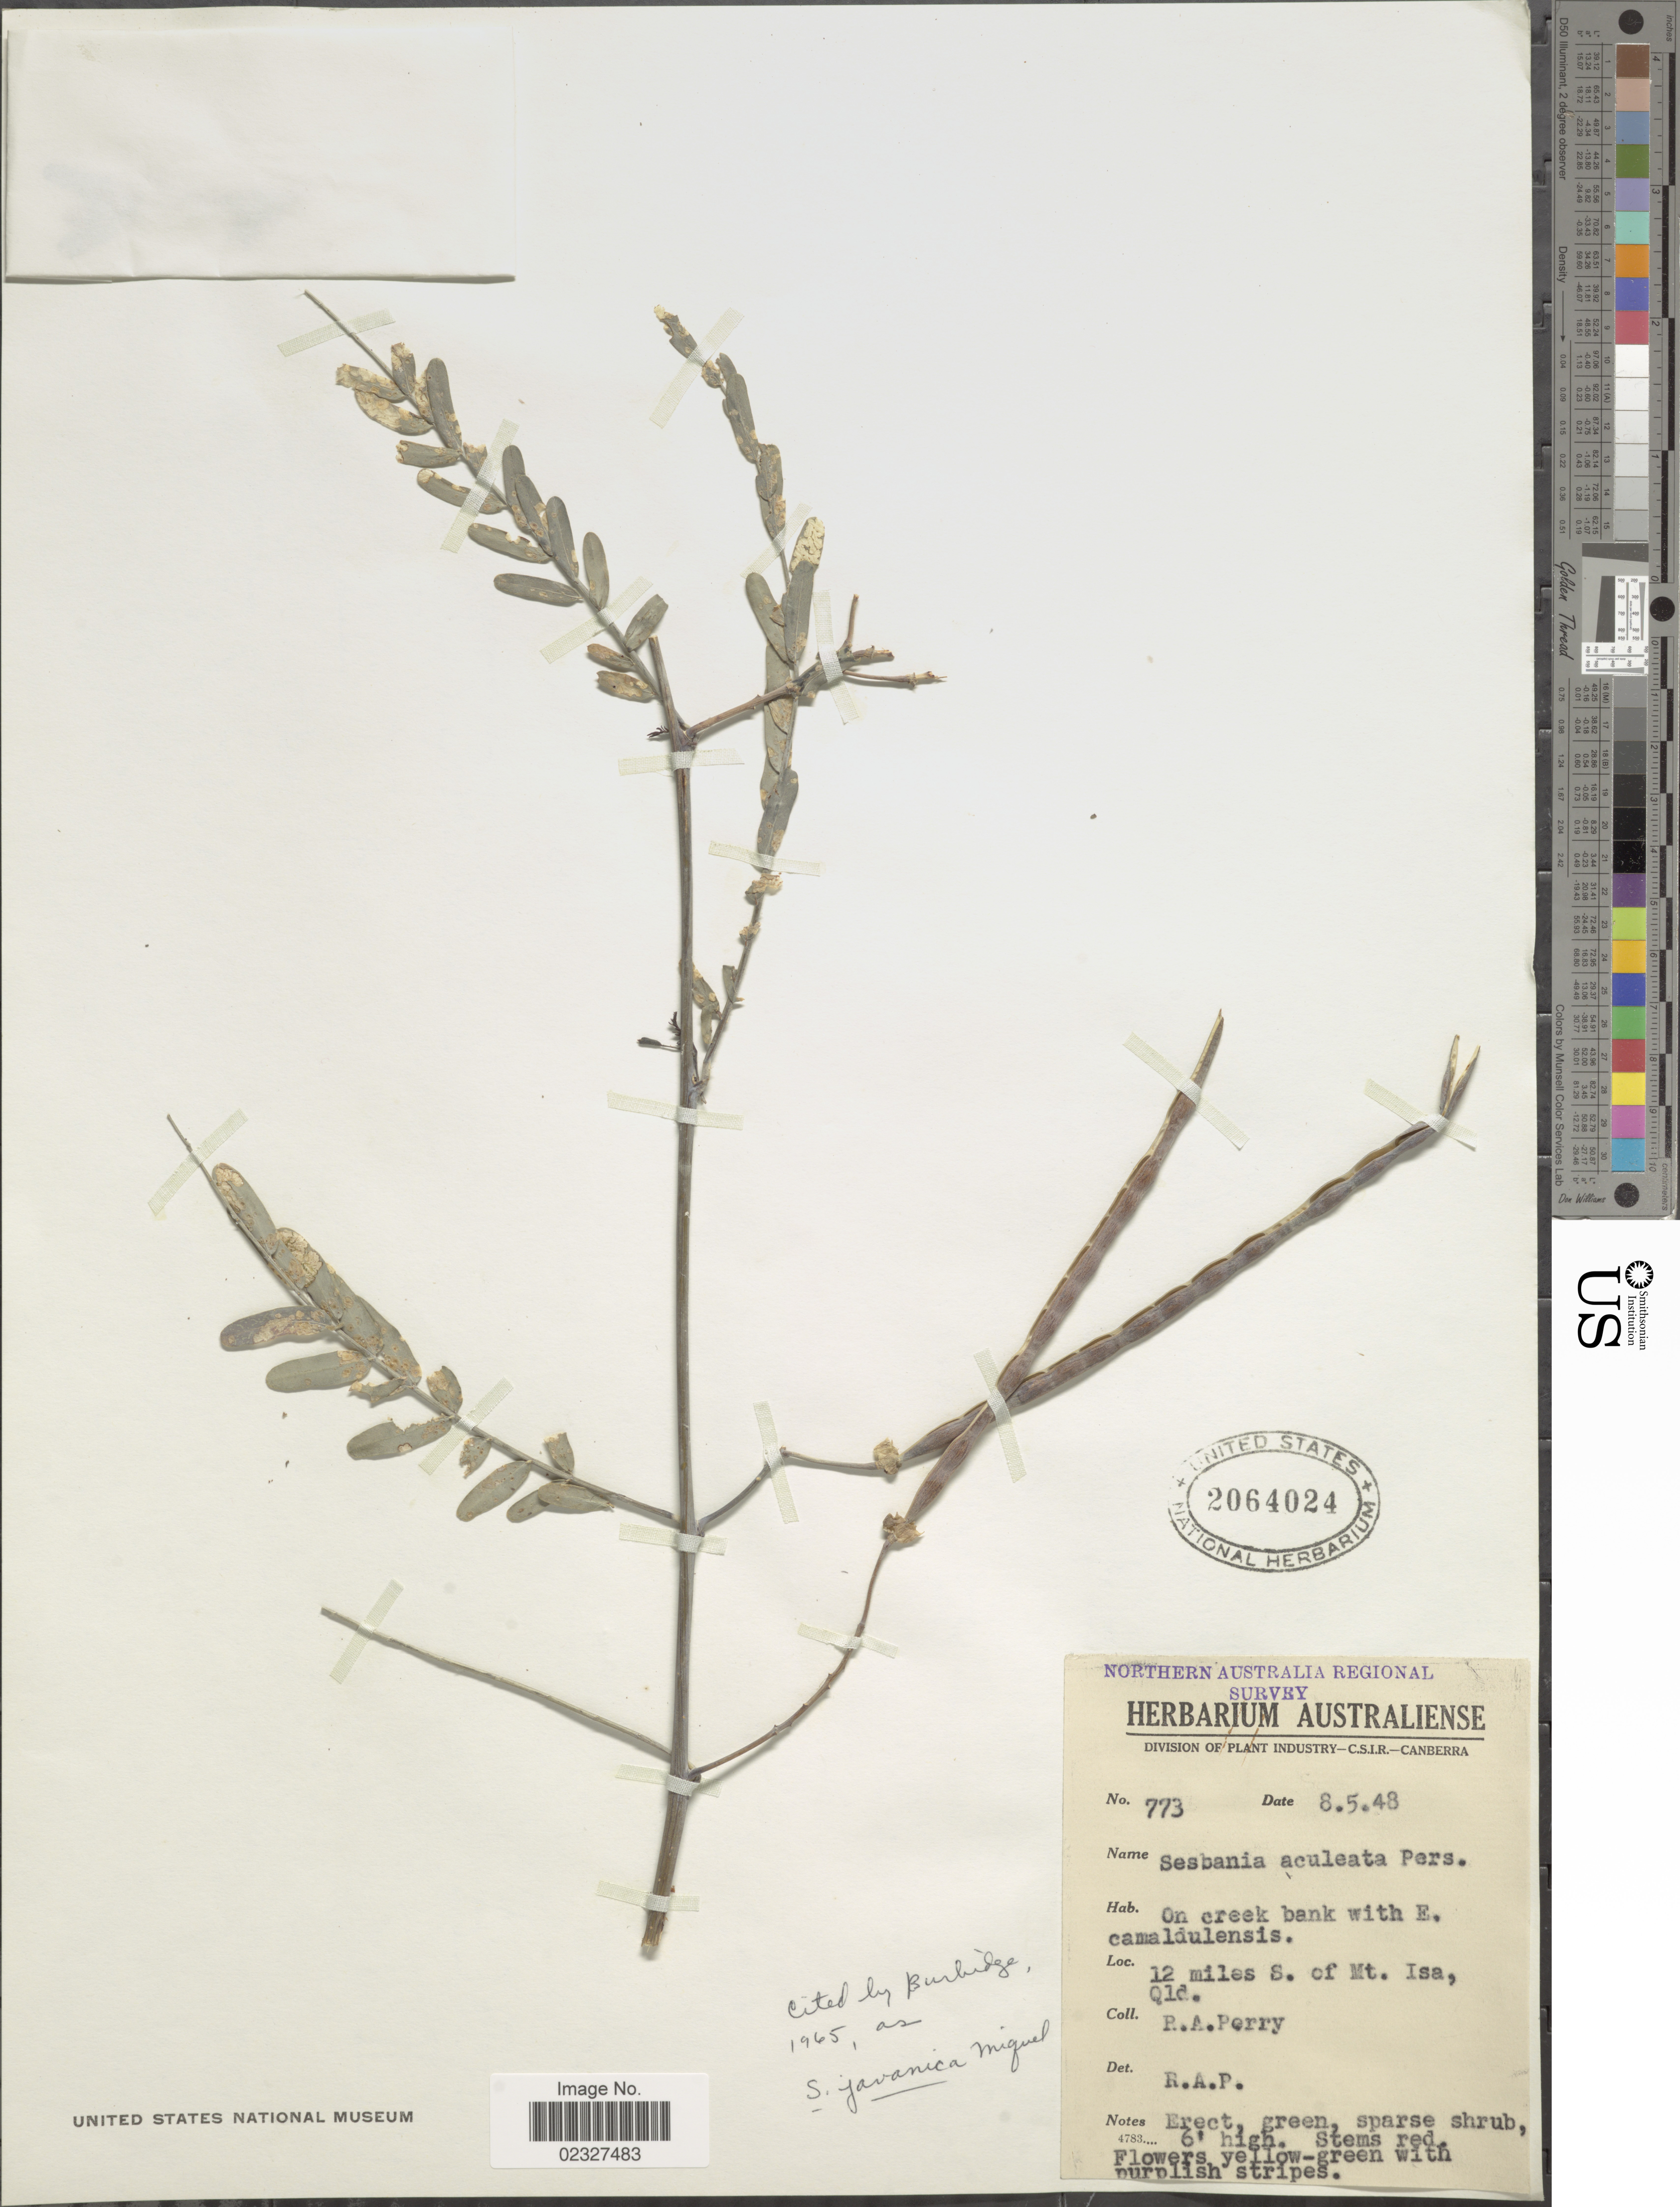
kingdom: Plantae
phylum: Tracheophyta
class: Magnoliopsida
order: Fabales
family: Fabaceae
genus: Sesbania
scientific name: Sesbania javanica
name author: Miq.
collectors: Perry, R. A.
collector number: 773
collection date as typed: Transcribed d/m/y: 8/5/48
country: Australia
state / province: Queensland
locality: On creek bank with E. camaldulensis, 12 miles S. of Mt. Isa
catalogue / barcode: US 2064024